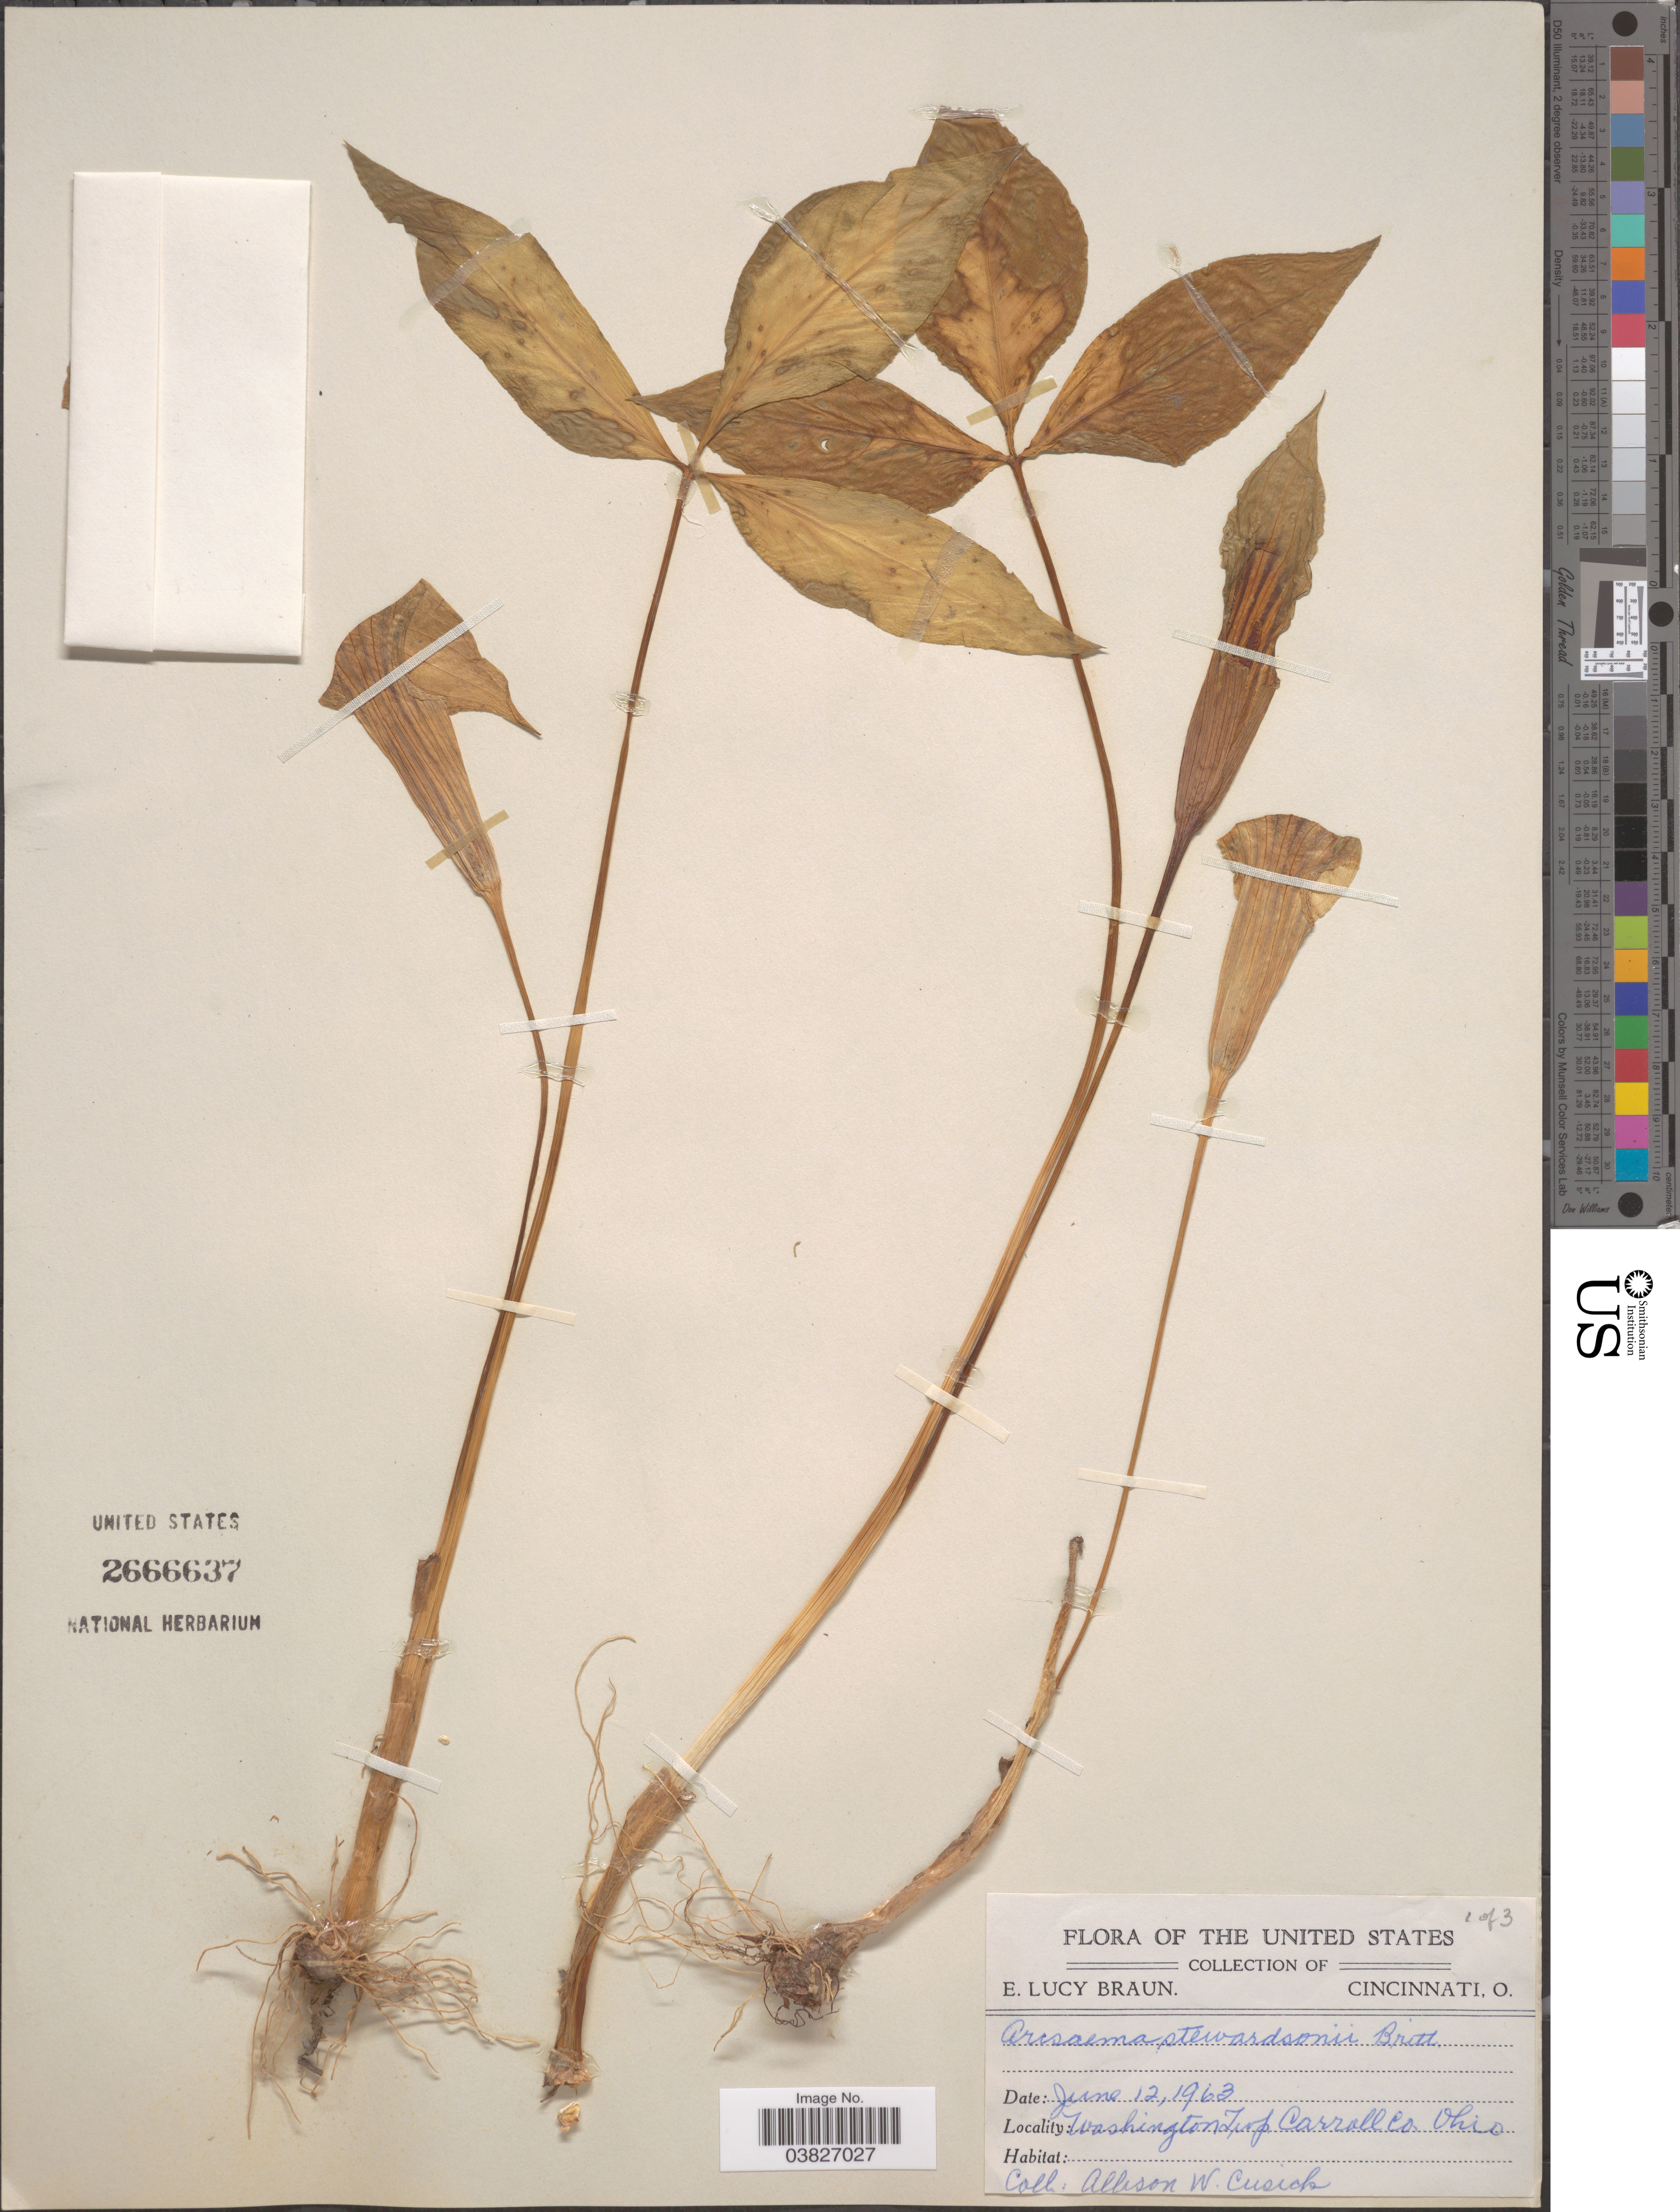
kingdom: Plantae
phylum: Tracheophyta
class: Liliopsida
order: Alismatales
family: Araceae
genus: Arisaema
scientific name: Arisaema stewardsonii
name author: Britton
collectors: A. Cusick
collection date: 1963-06-12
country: United States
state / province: Ohio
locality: Washington Twp., Carroll Co.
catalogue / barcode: US 2666637